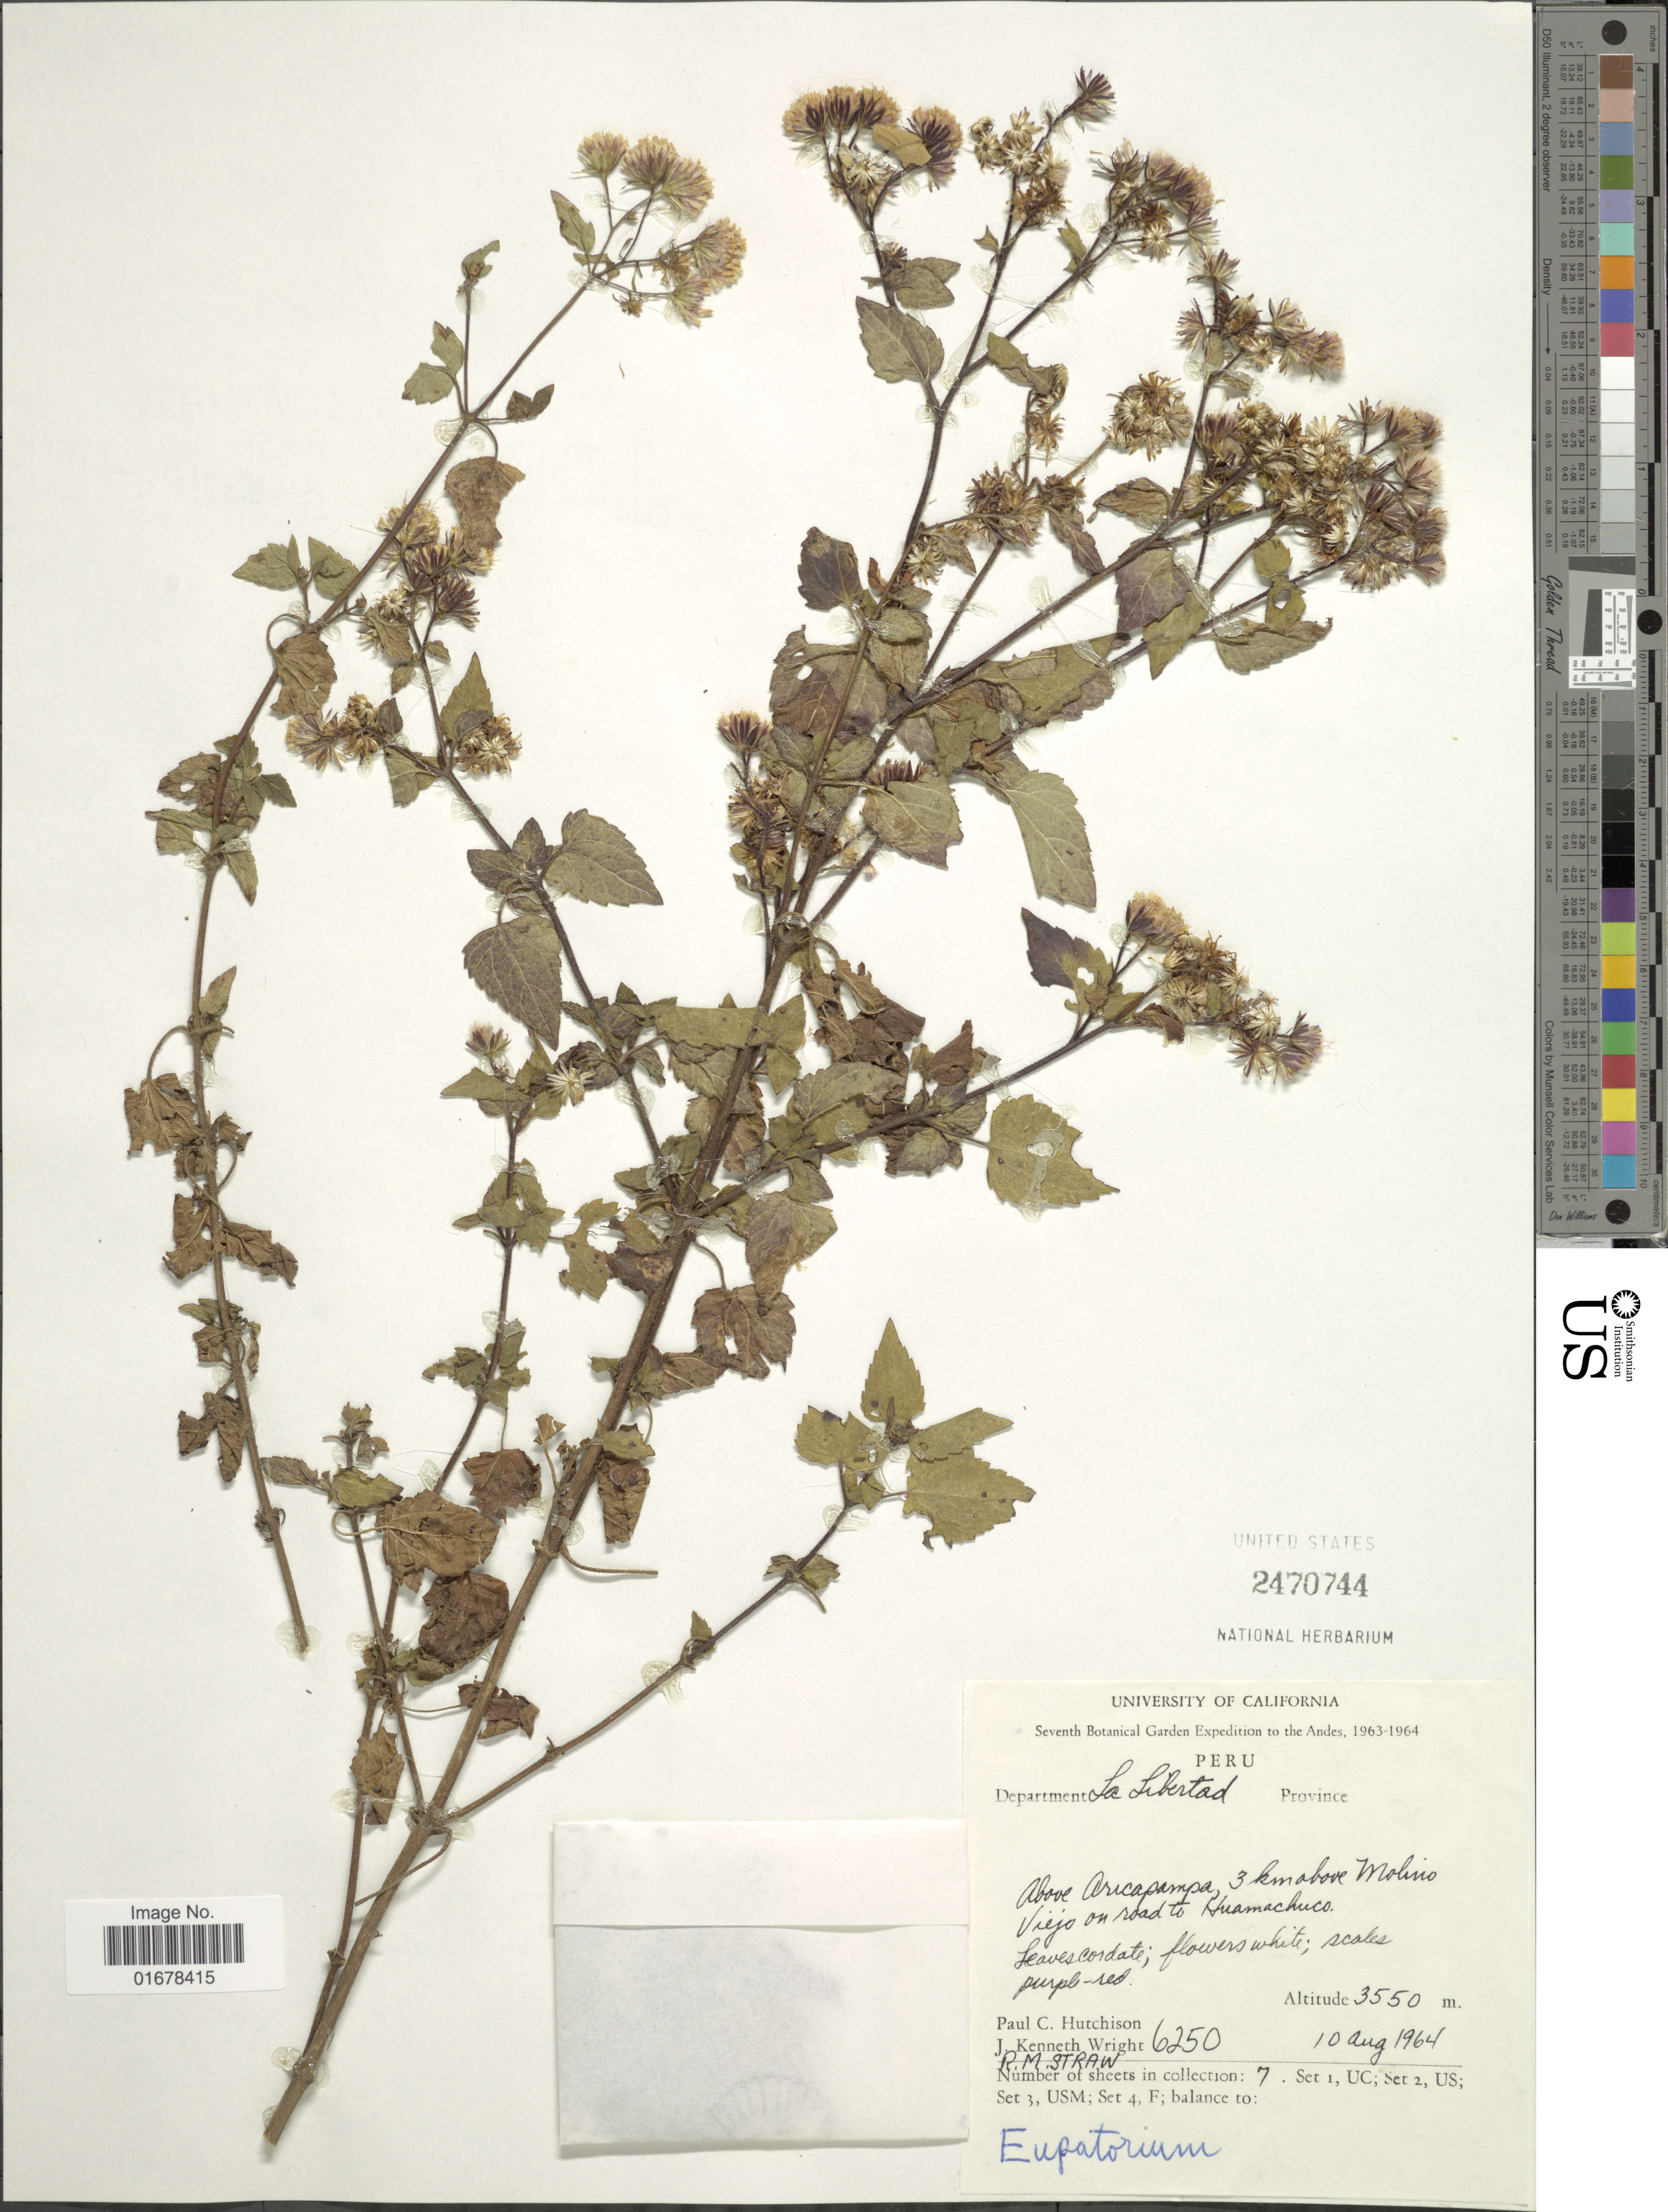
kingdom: Plantae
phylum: Tracheophyta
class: Magnoliopsida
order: Asterales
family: Asteraceae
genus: Ageratina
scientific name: Ageratina proba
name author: (N.E. Br.) R.M. King & H. Rob.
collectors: P. C. Hutchison & J. K. Wright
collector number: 6250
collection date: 1964-08-10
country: Peru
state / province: La Libertad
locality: Departmento La Libertad, Above Aricapampa, 3 km above Molino Viejo on road to Huamachuco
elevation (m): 3550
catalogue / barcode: US 2470744